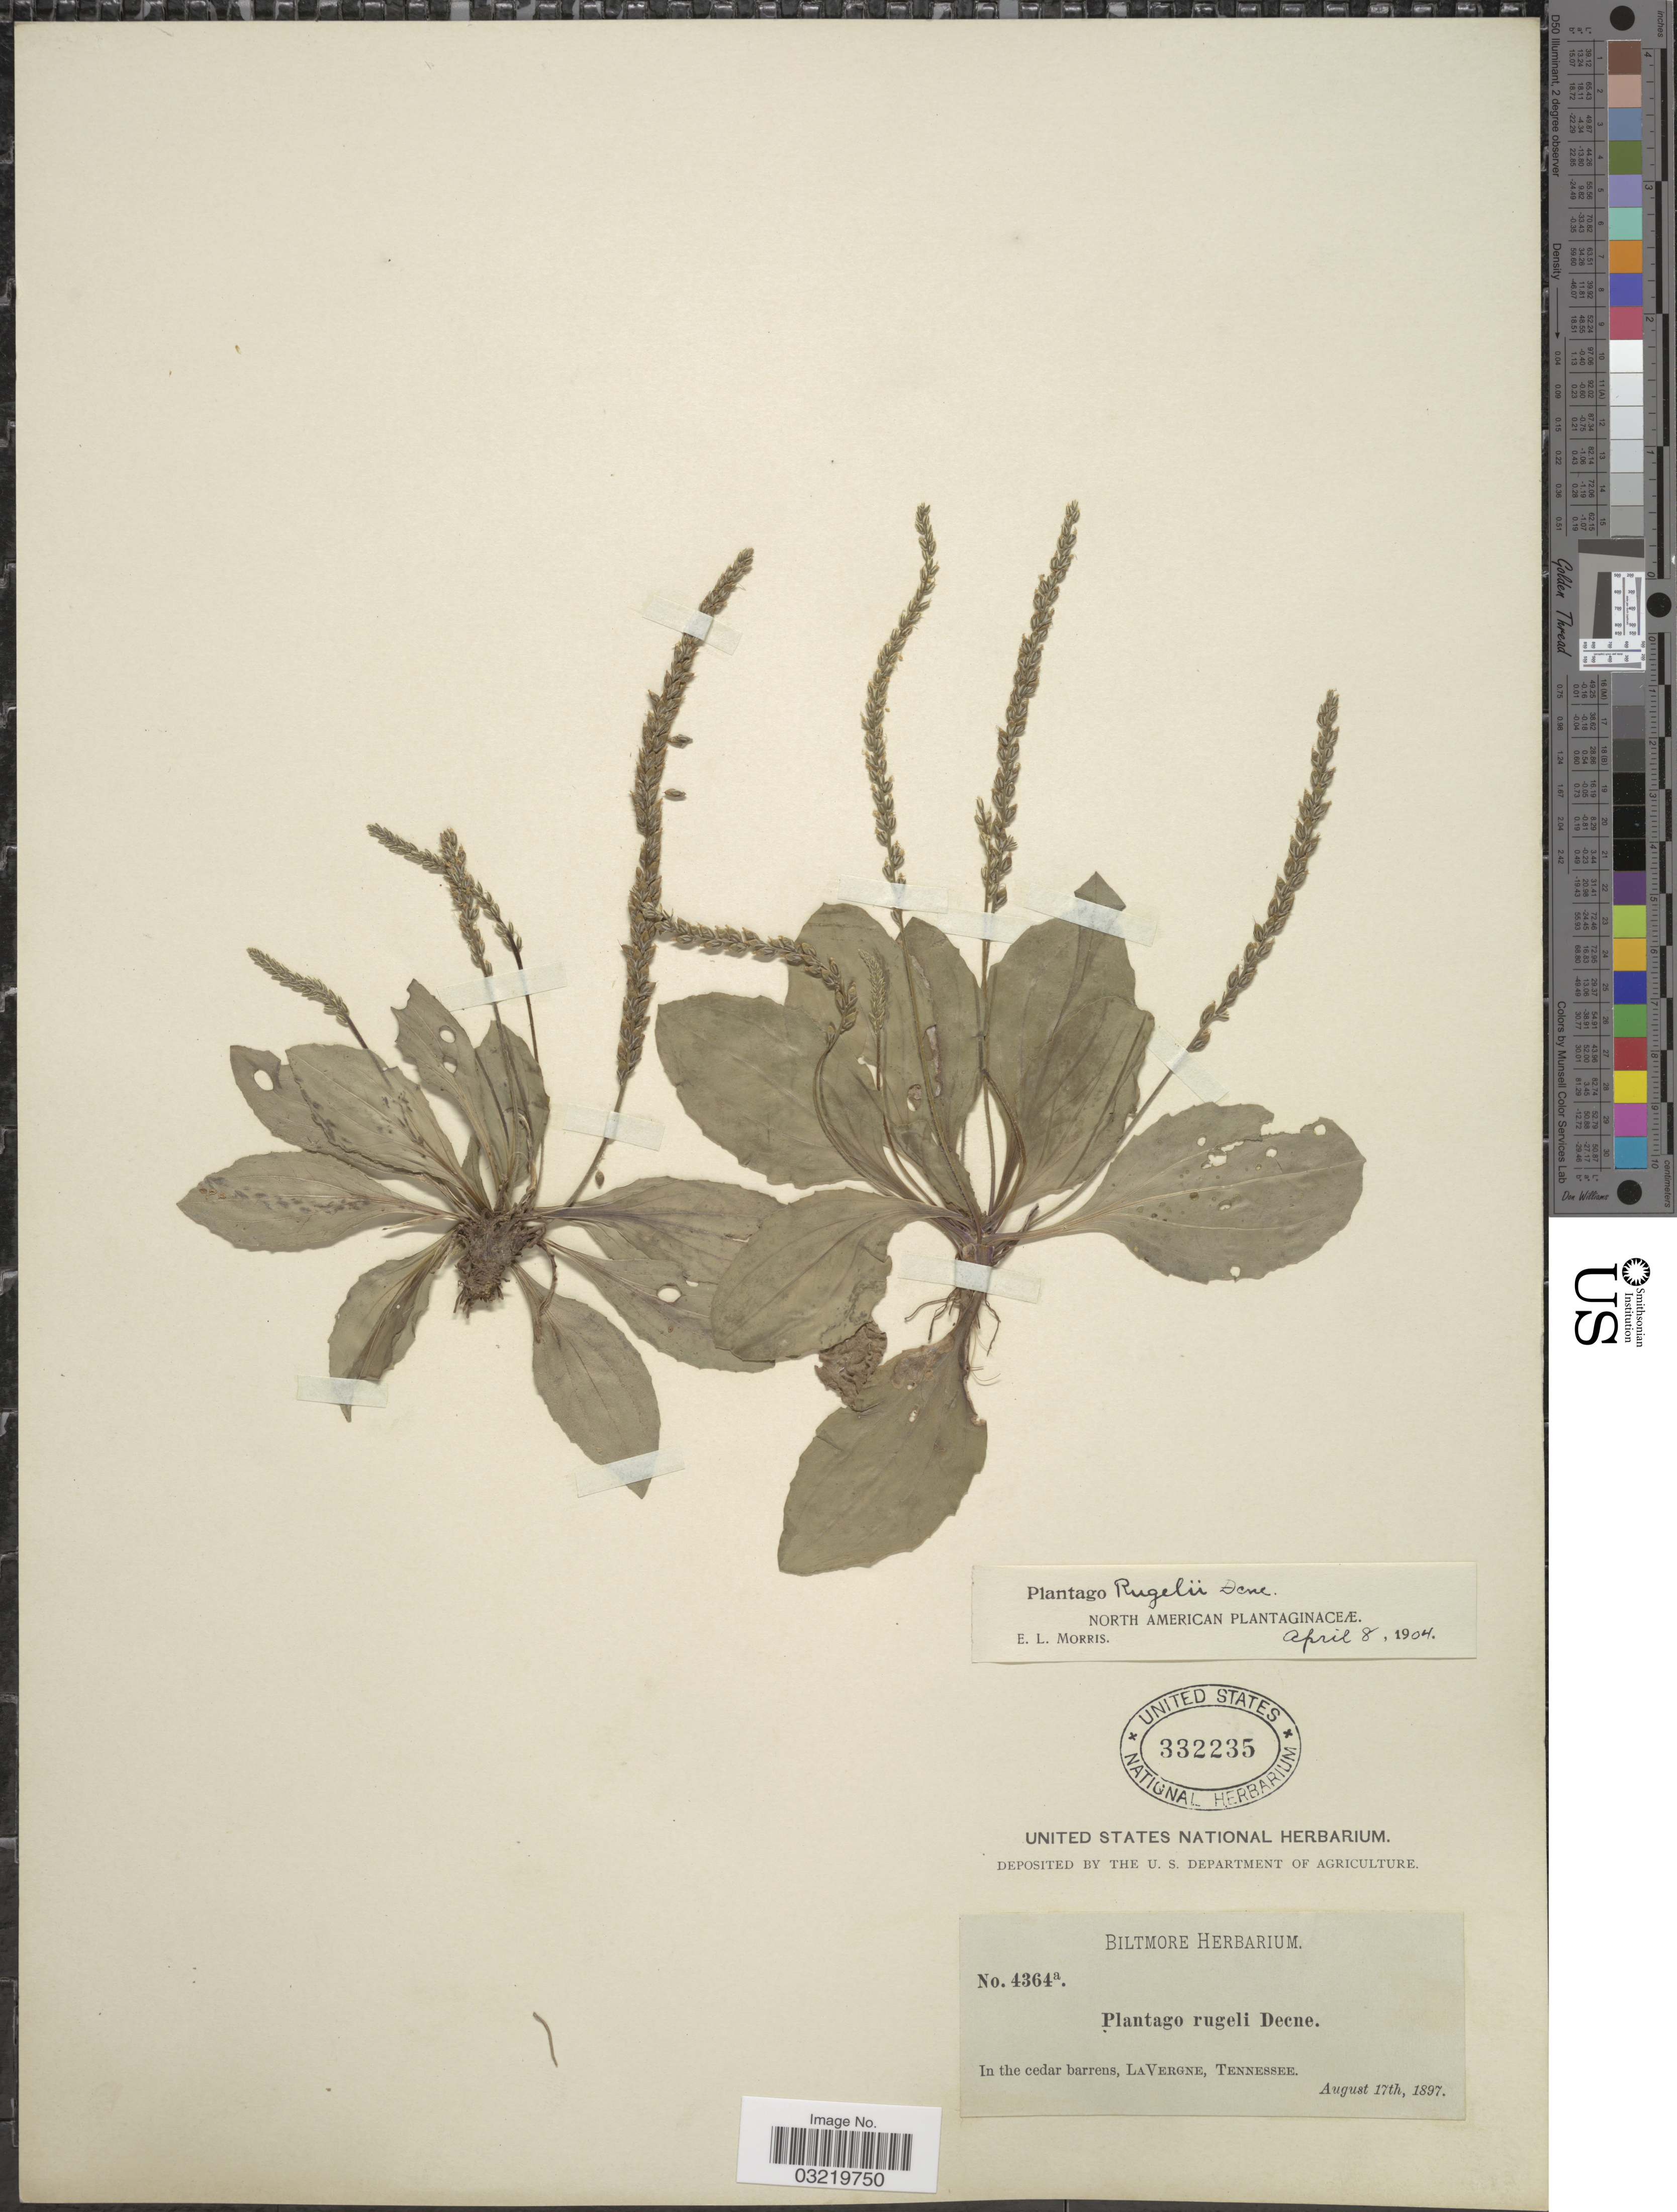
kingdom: Plantae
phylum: Tracheophyta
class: Magnoliopsida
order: Lamiales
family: Plantaginaceae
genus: Plantago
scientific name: Plantago rugelii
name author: Decne.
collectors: ex herb. Biltmore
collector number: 4364a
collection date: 1897-08-17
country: United States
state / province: Tennessee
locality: In the cedar barrens, La Vergne.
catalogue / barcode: US 332235